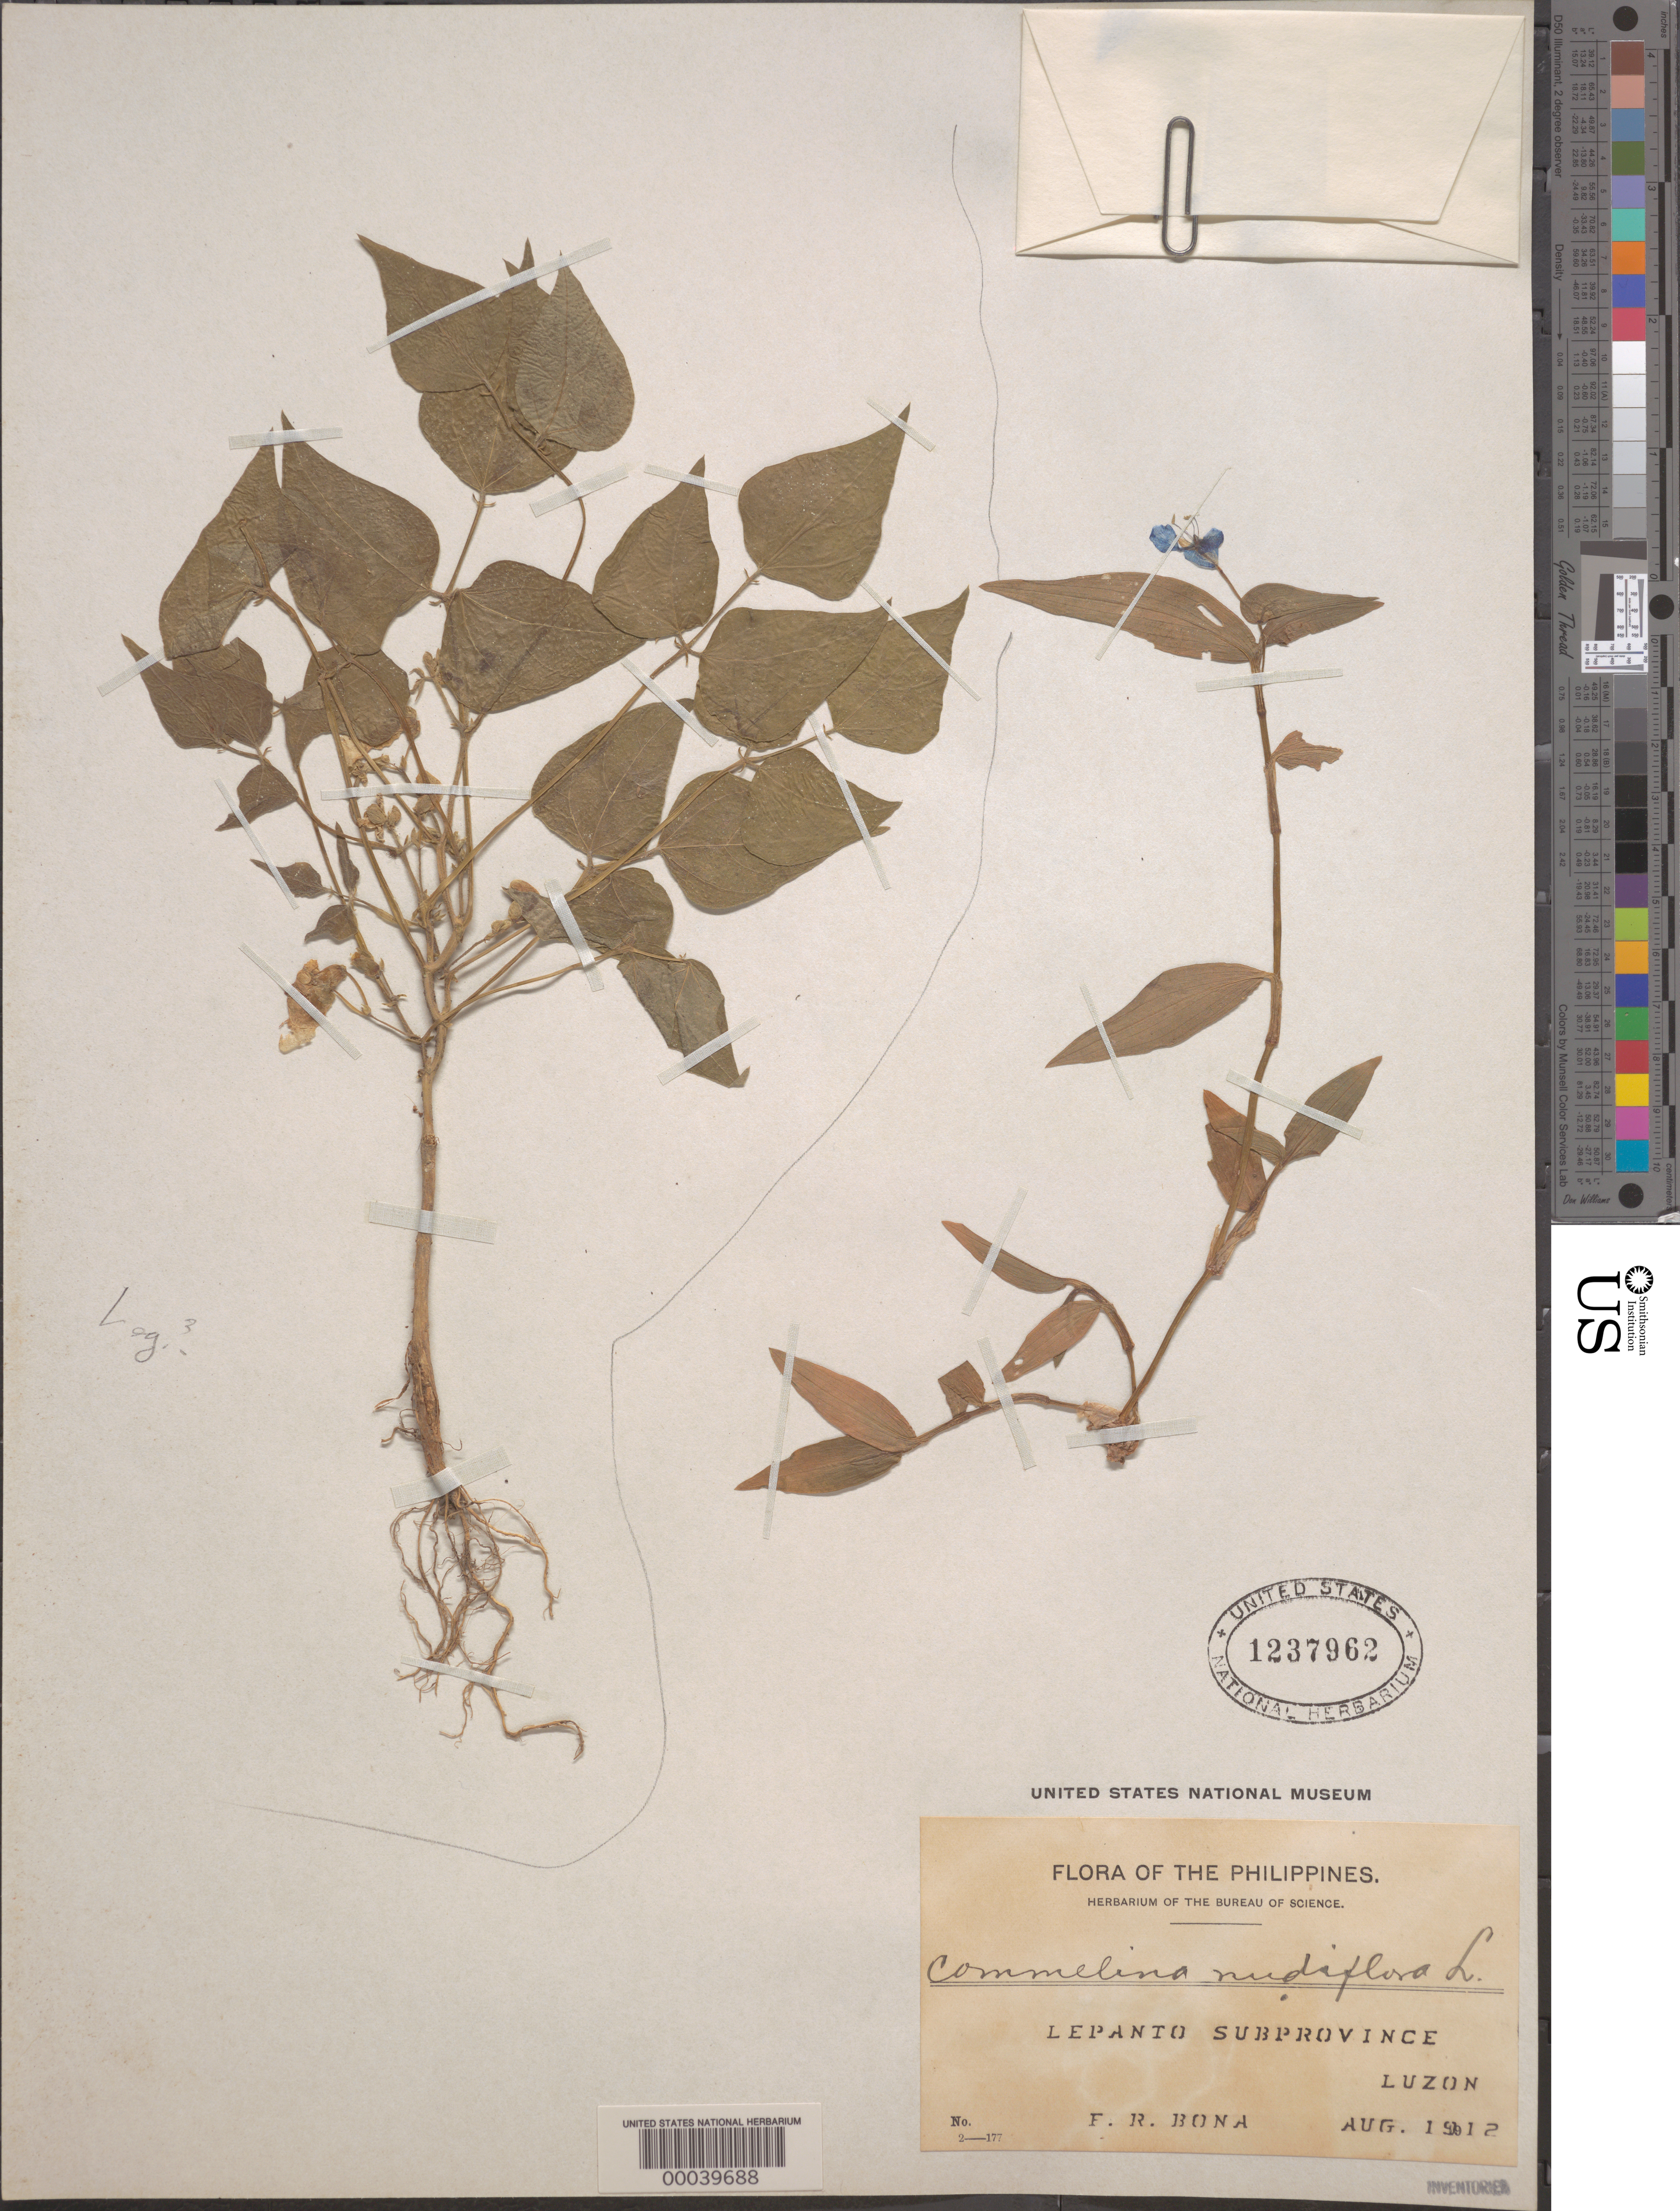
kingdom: Plantae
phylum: Tracheophyta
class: Liliopsida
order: Commelinales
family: Commelinaceae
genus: Commelina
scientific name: Commelina diffusa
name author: Burm. f.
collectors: F. Bona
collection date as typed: Aug 1912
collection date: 1912-08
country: Philippines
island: Luzon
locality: Lepanto subprovince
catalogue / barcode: US 1237962